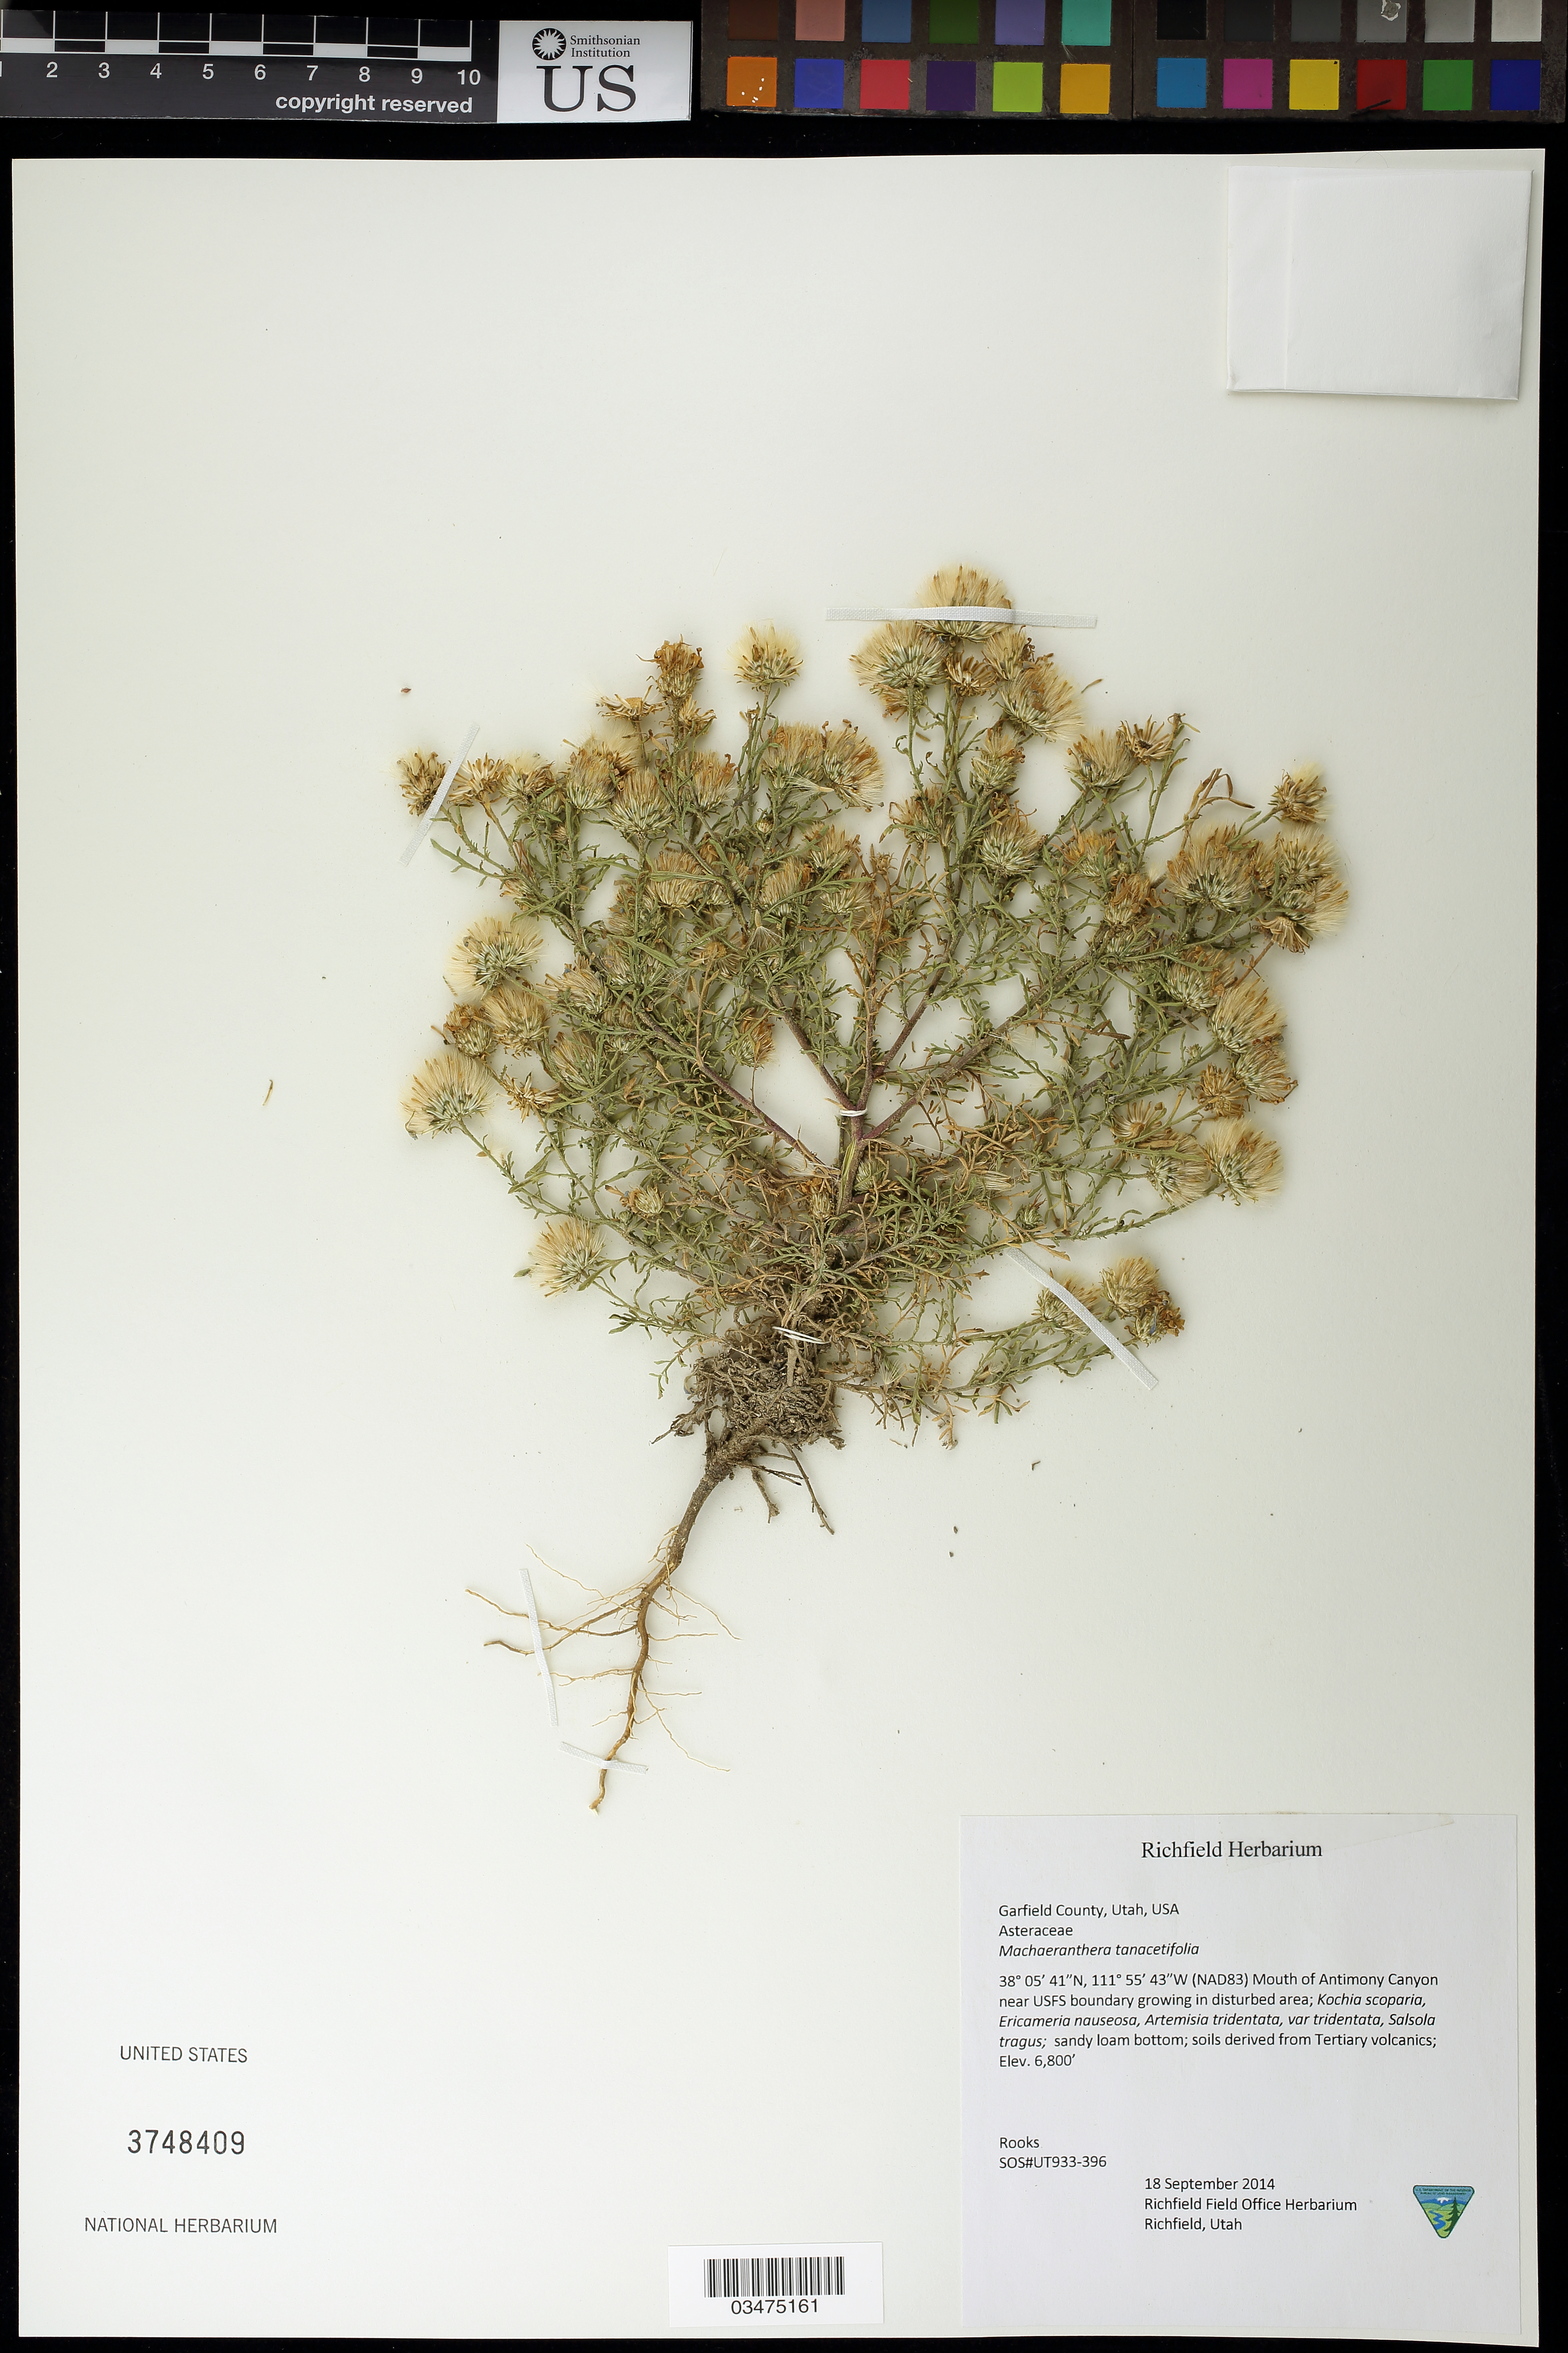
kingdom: Plantae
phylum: Tracheophyta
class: Magnoliopsida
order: Asterales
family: Asteraceae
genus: Machaeranthera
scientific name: Machaeranthera tanacetifolia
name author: (Kunth) Nees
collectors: -. Rooks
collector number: UT933-396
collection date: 2014-09-18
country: United States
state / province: Utah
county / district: Garfield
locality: Mouth of Antimony canyon near USFS boundary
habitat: Sandy loam bottom, soils derived from Tertiary volcanics.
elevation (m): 2073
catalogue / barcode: US 3748409